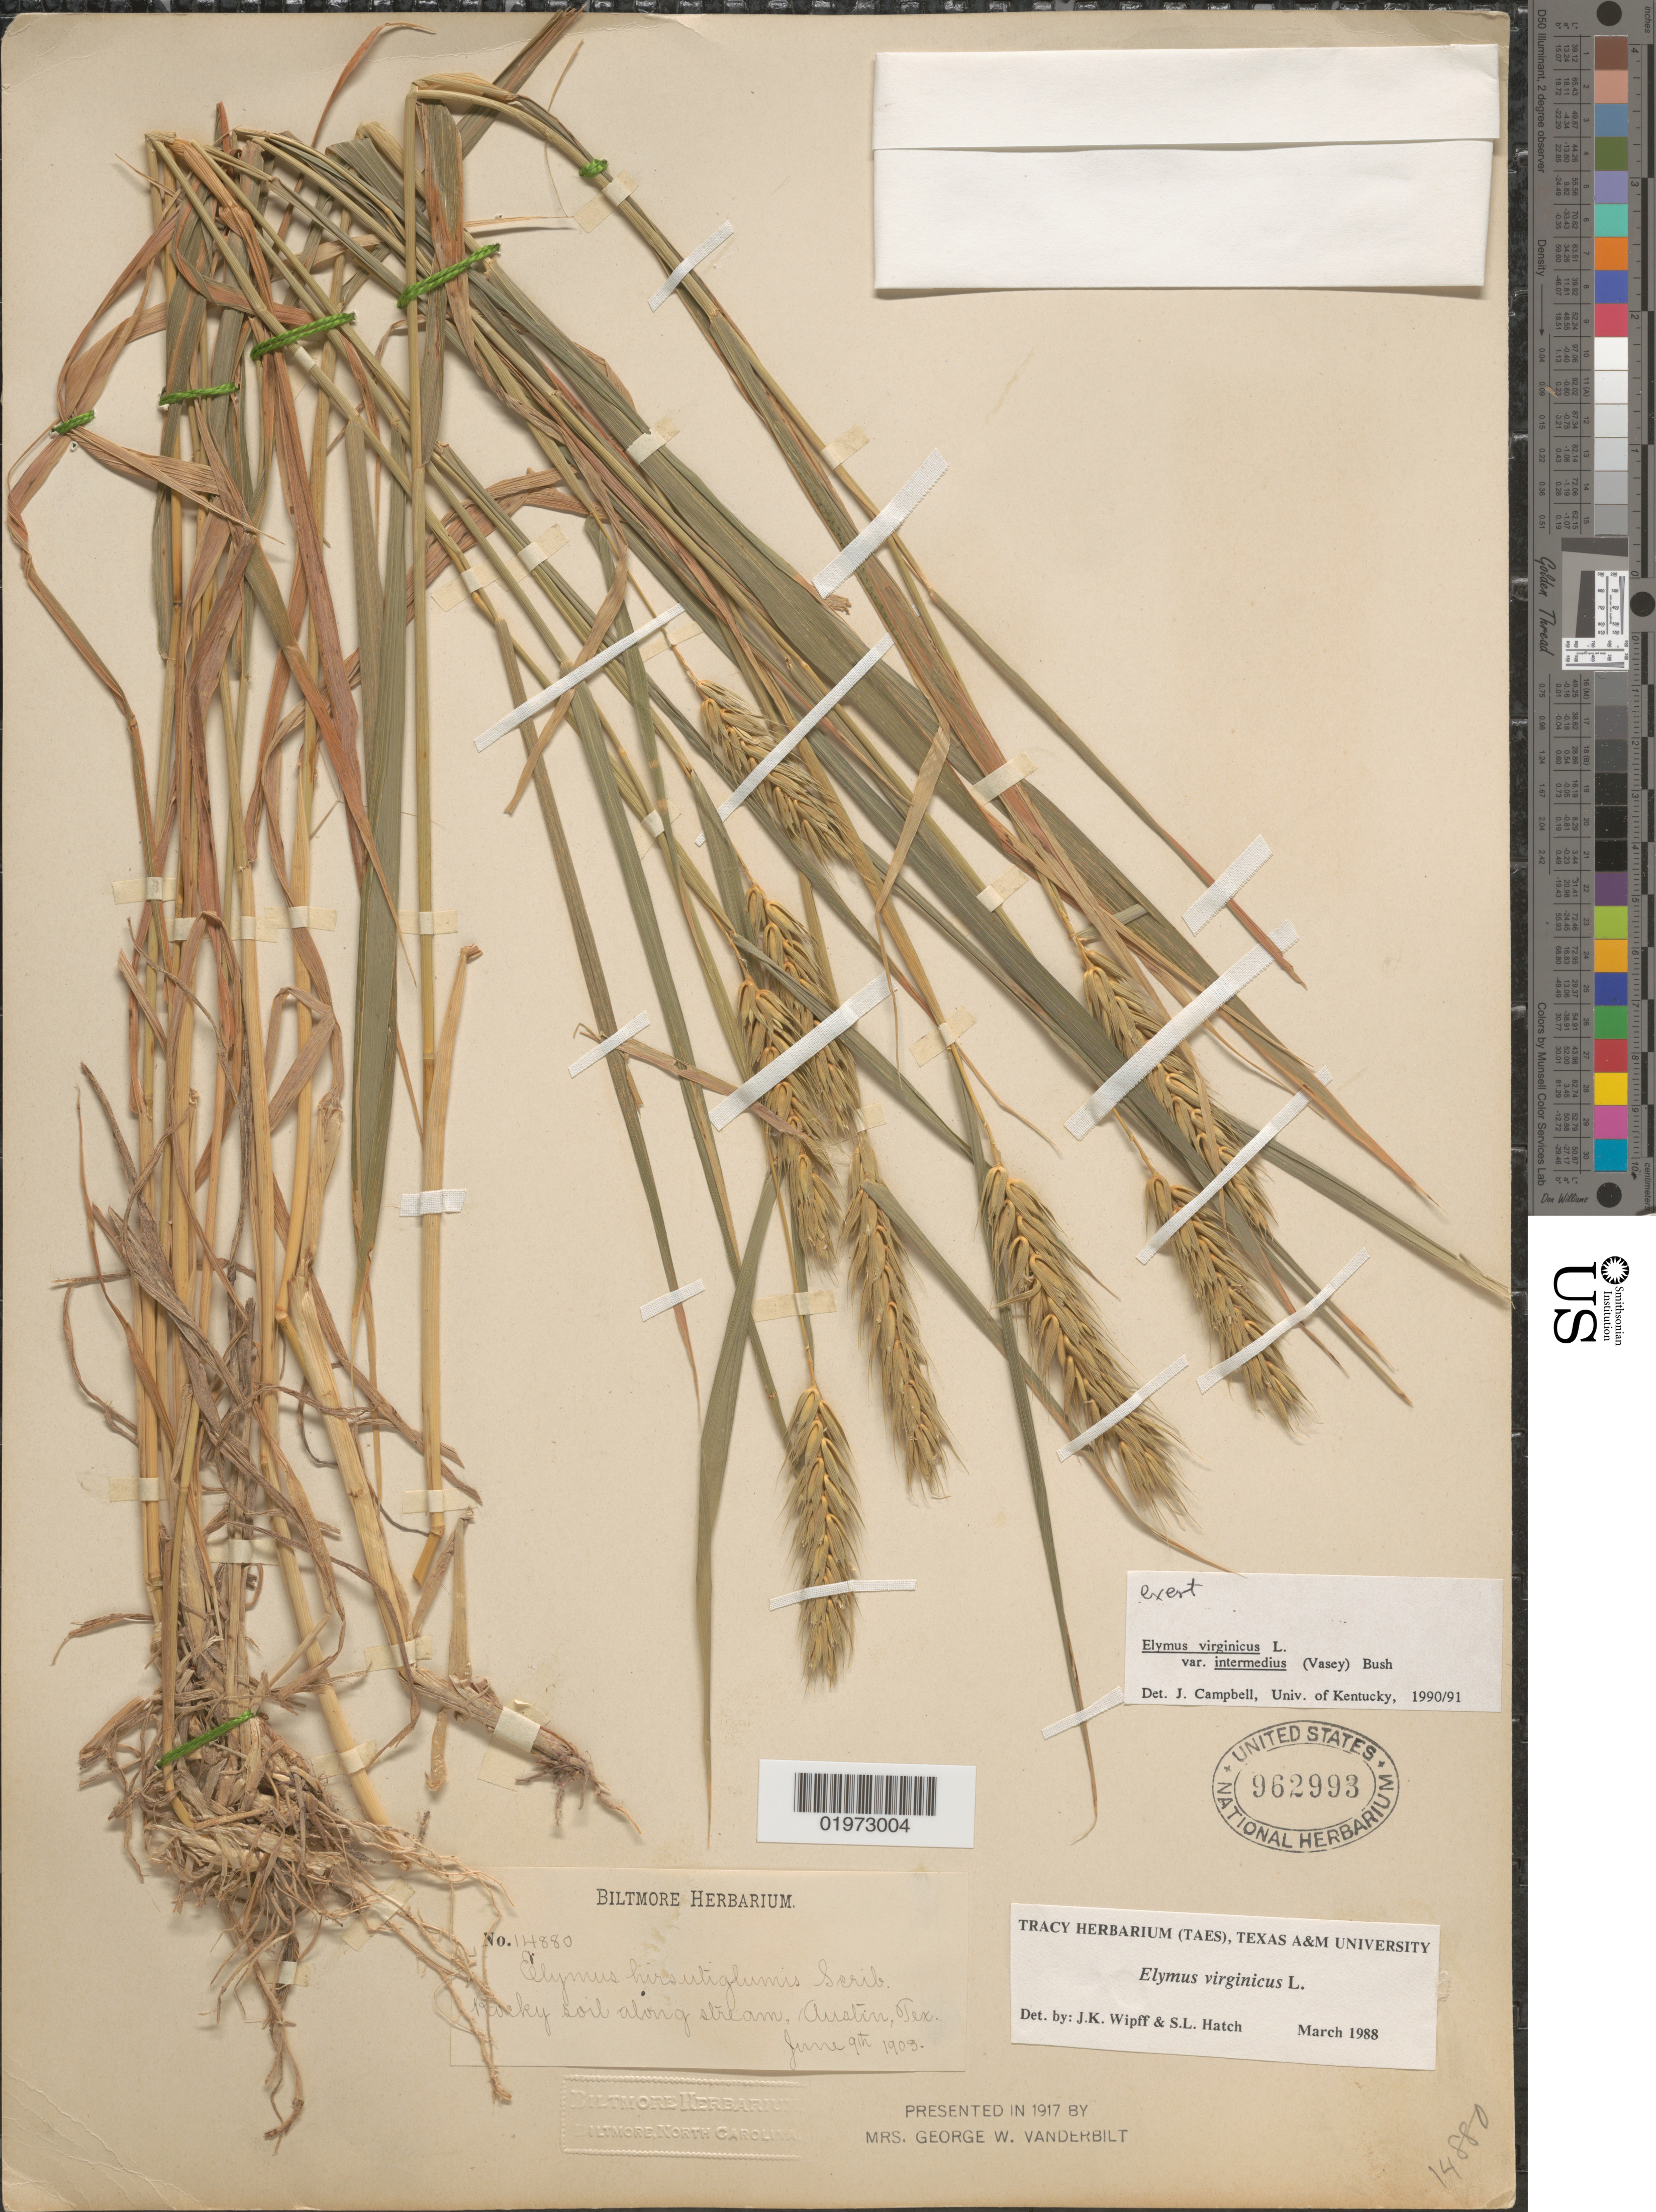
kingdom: Plantae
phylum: Tracheophyta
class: Liliopsida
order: Poales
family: Poaceae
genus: Elymus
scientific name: Elymus virginicus var. intermedius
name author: L.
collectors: ex herb. Biltmore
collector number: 14880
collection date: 1909-06-09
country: United States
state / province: Texas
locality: Along stream, Austin.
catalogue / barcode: US 962993